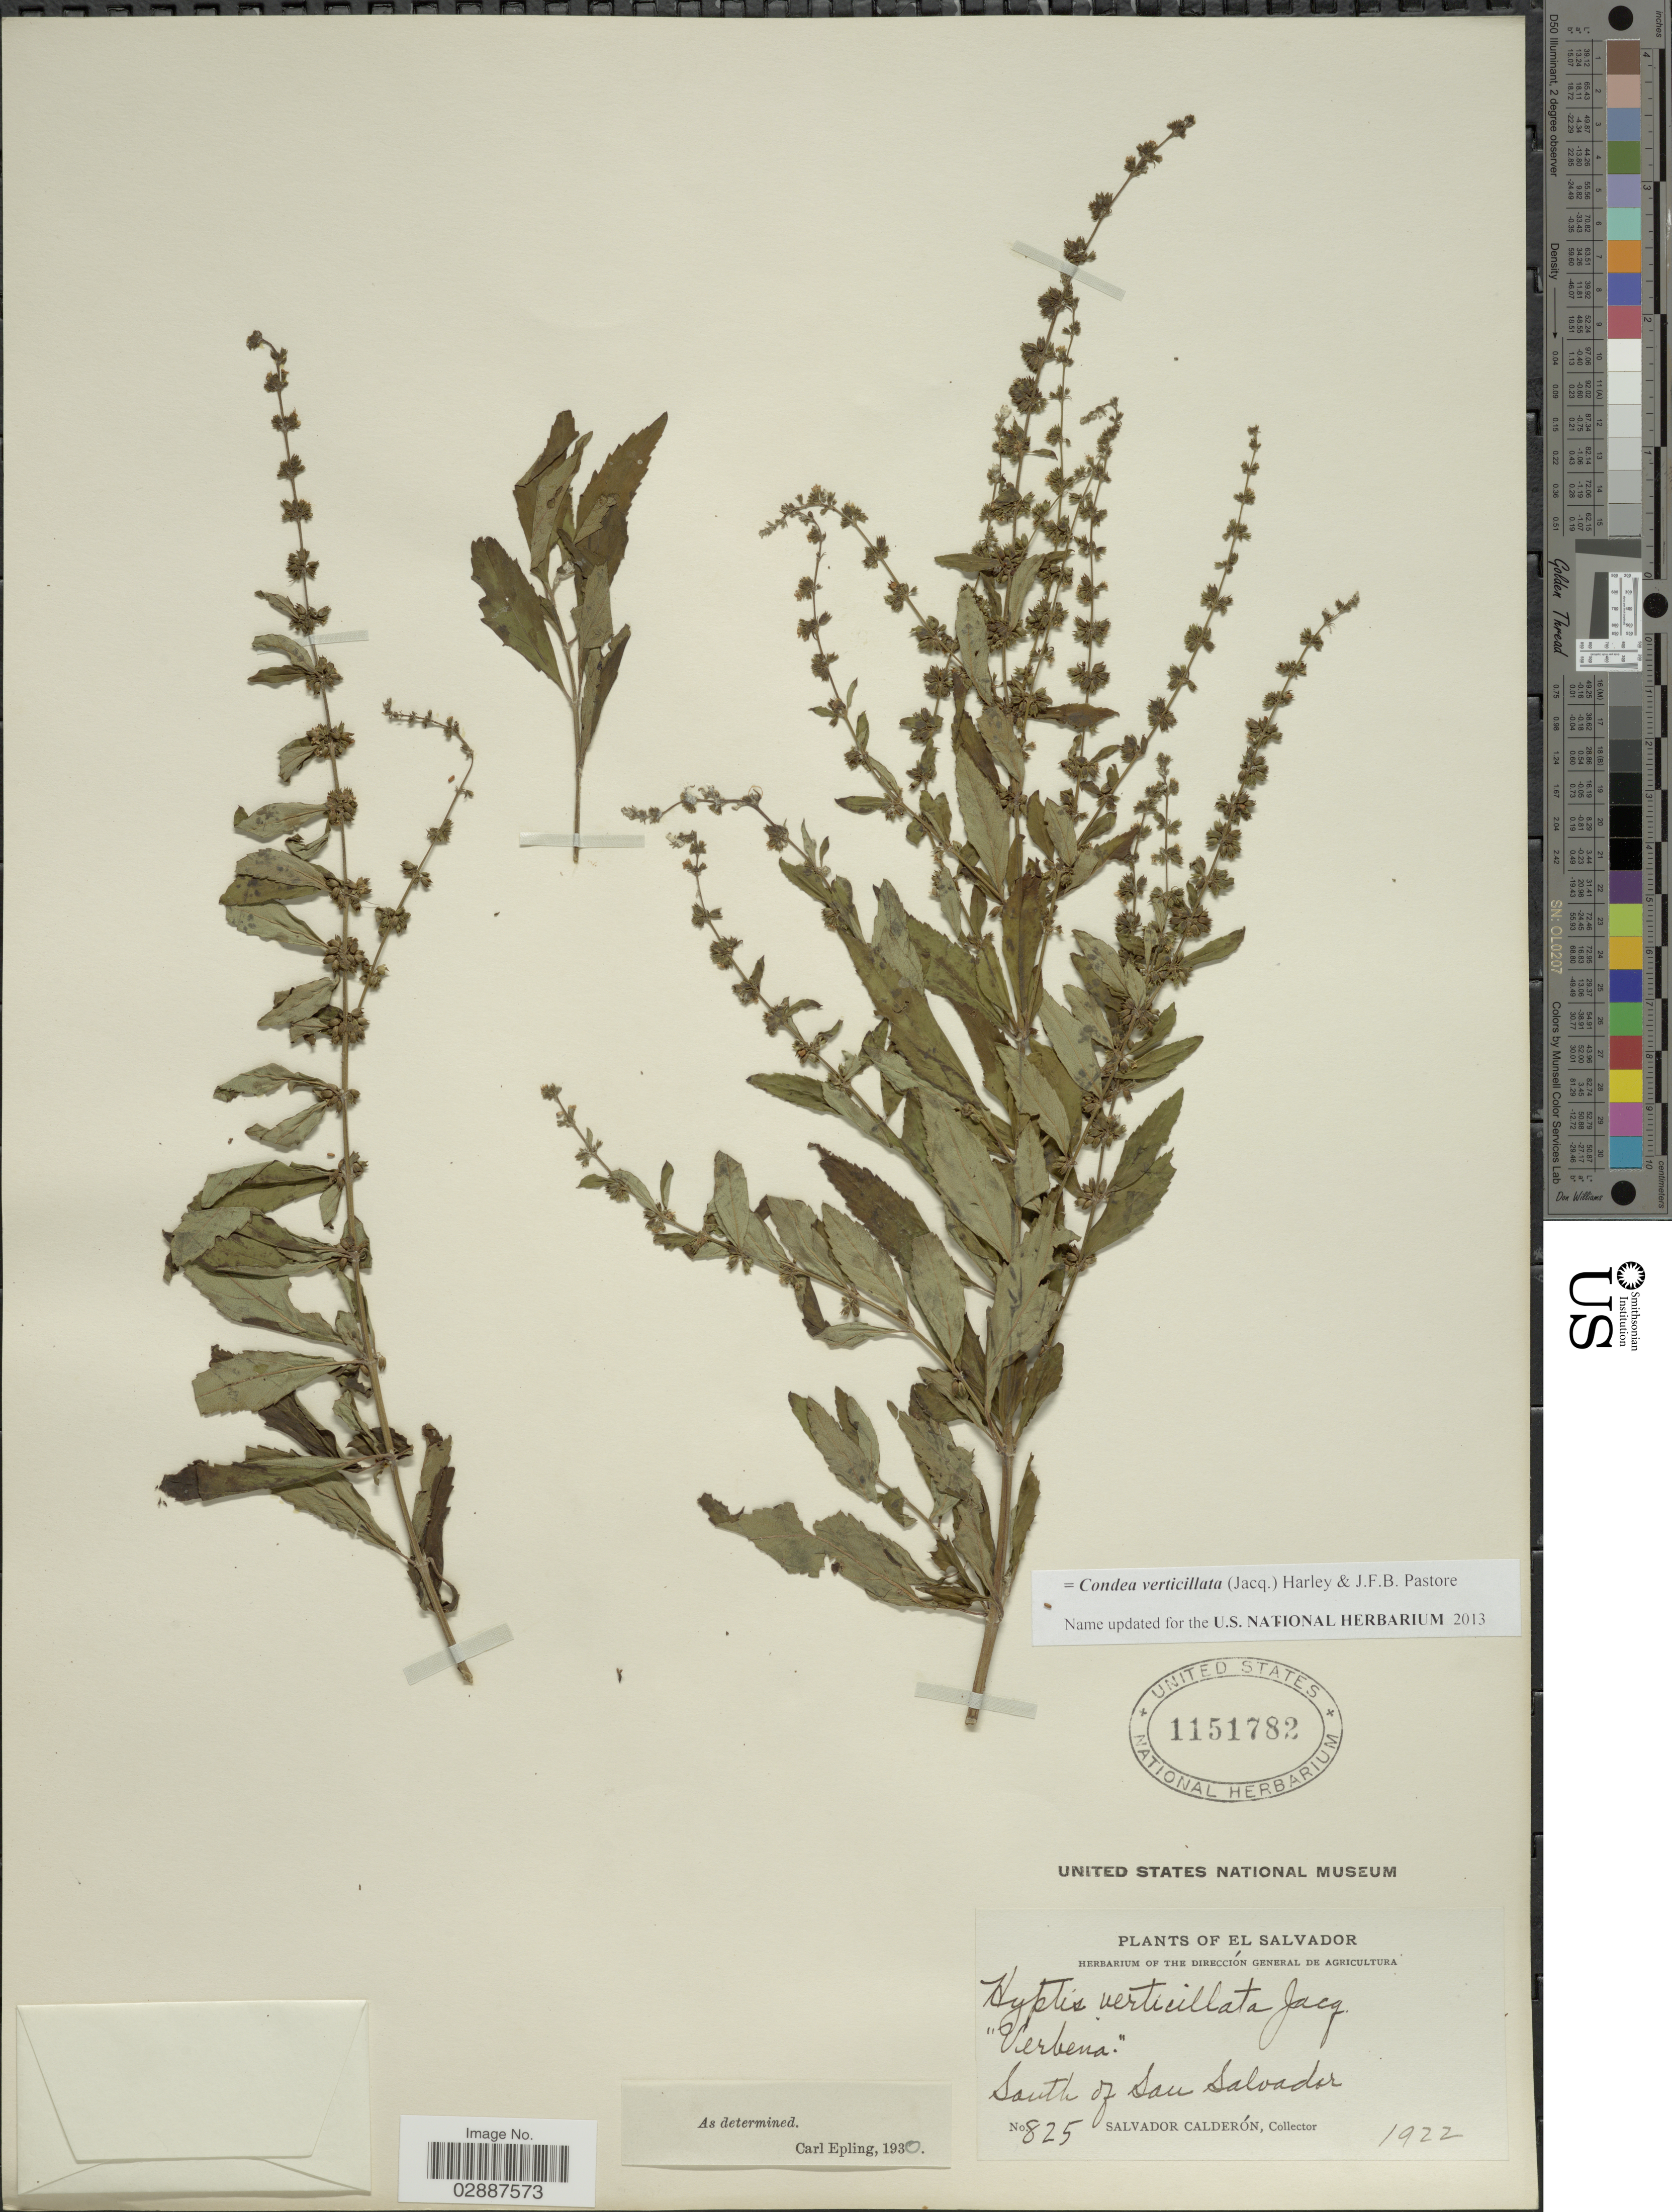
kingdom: Plantae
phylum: Tracheophyta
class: Magnoliopsida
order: Lamiales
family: Lamiaceae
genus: Condea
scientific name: Condea verticillata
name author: (Jacq.) Harley & J.F.B. Pastore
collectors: S. Calderón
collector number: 825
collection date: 1922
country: El Salvador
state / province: San Salvador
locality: South of San Salvador.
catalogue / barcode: US 1151782